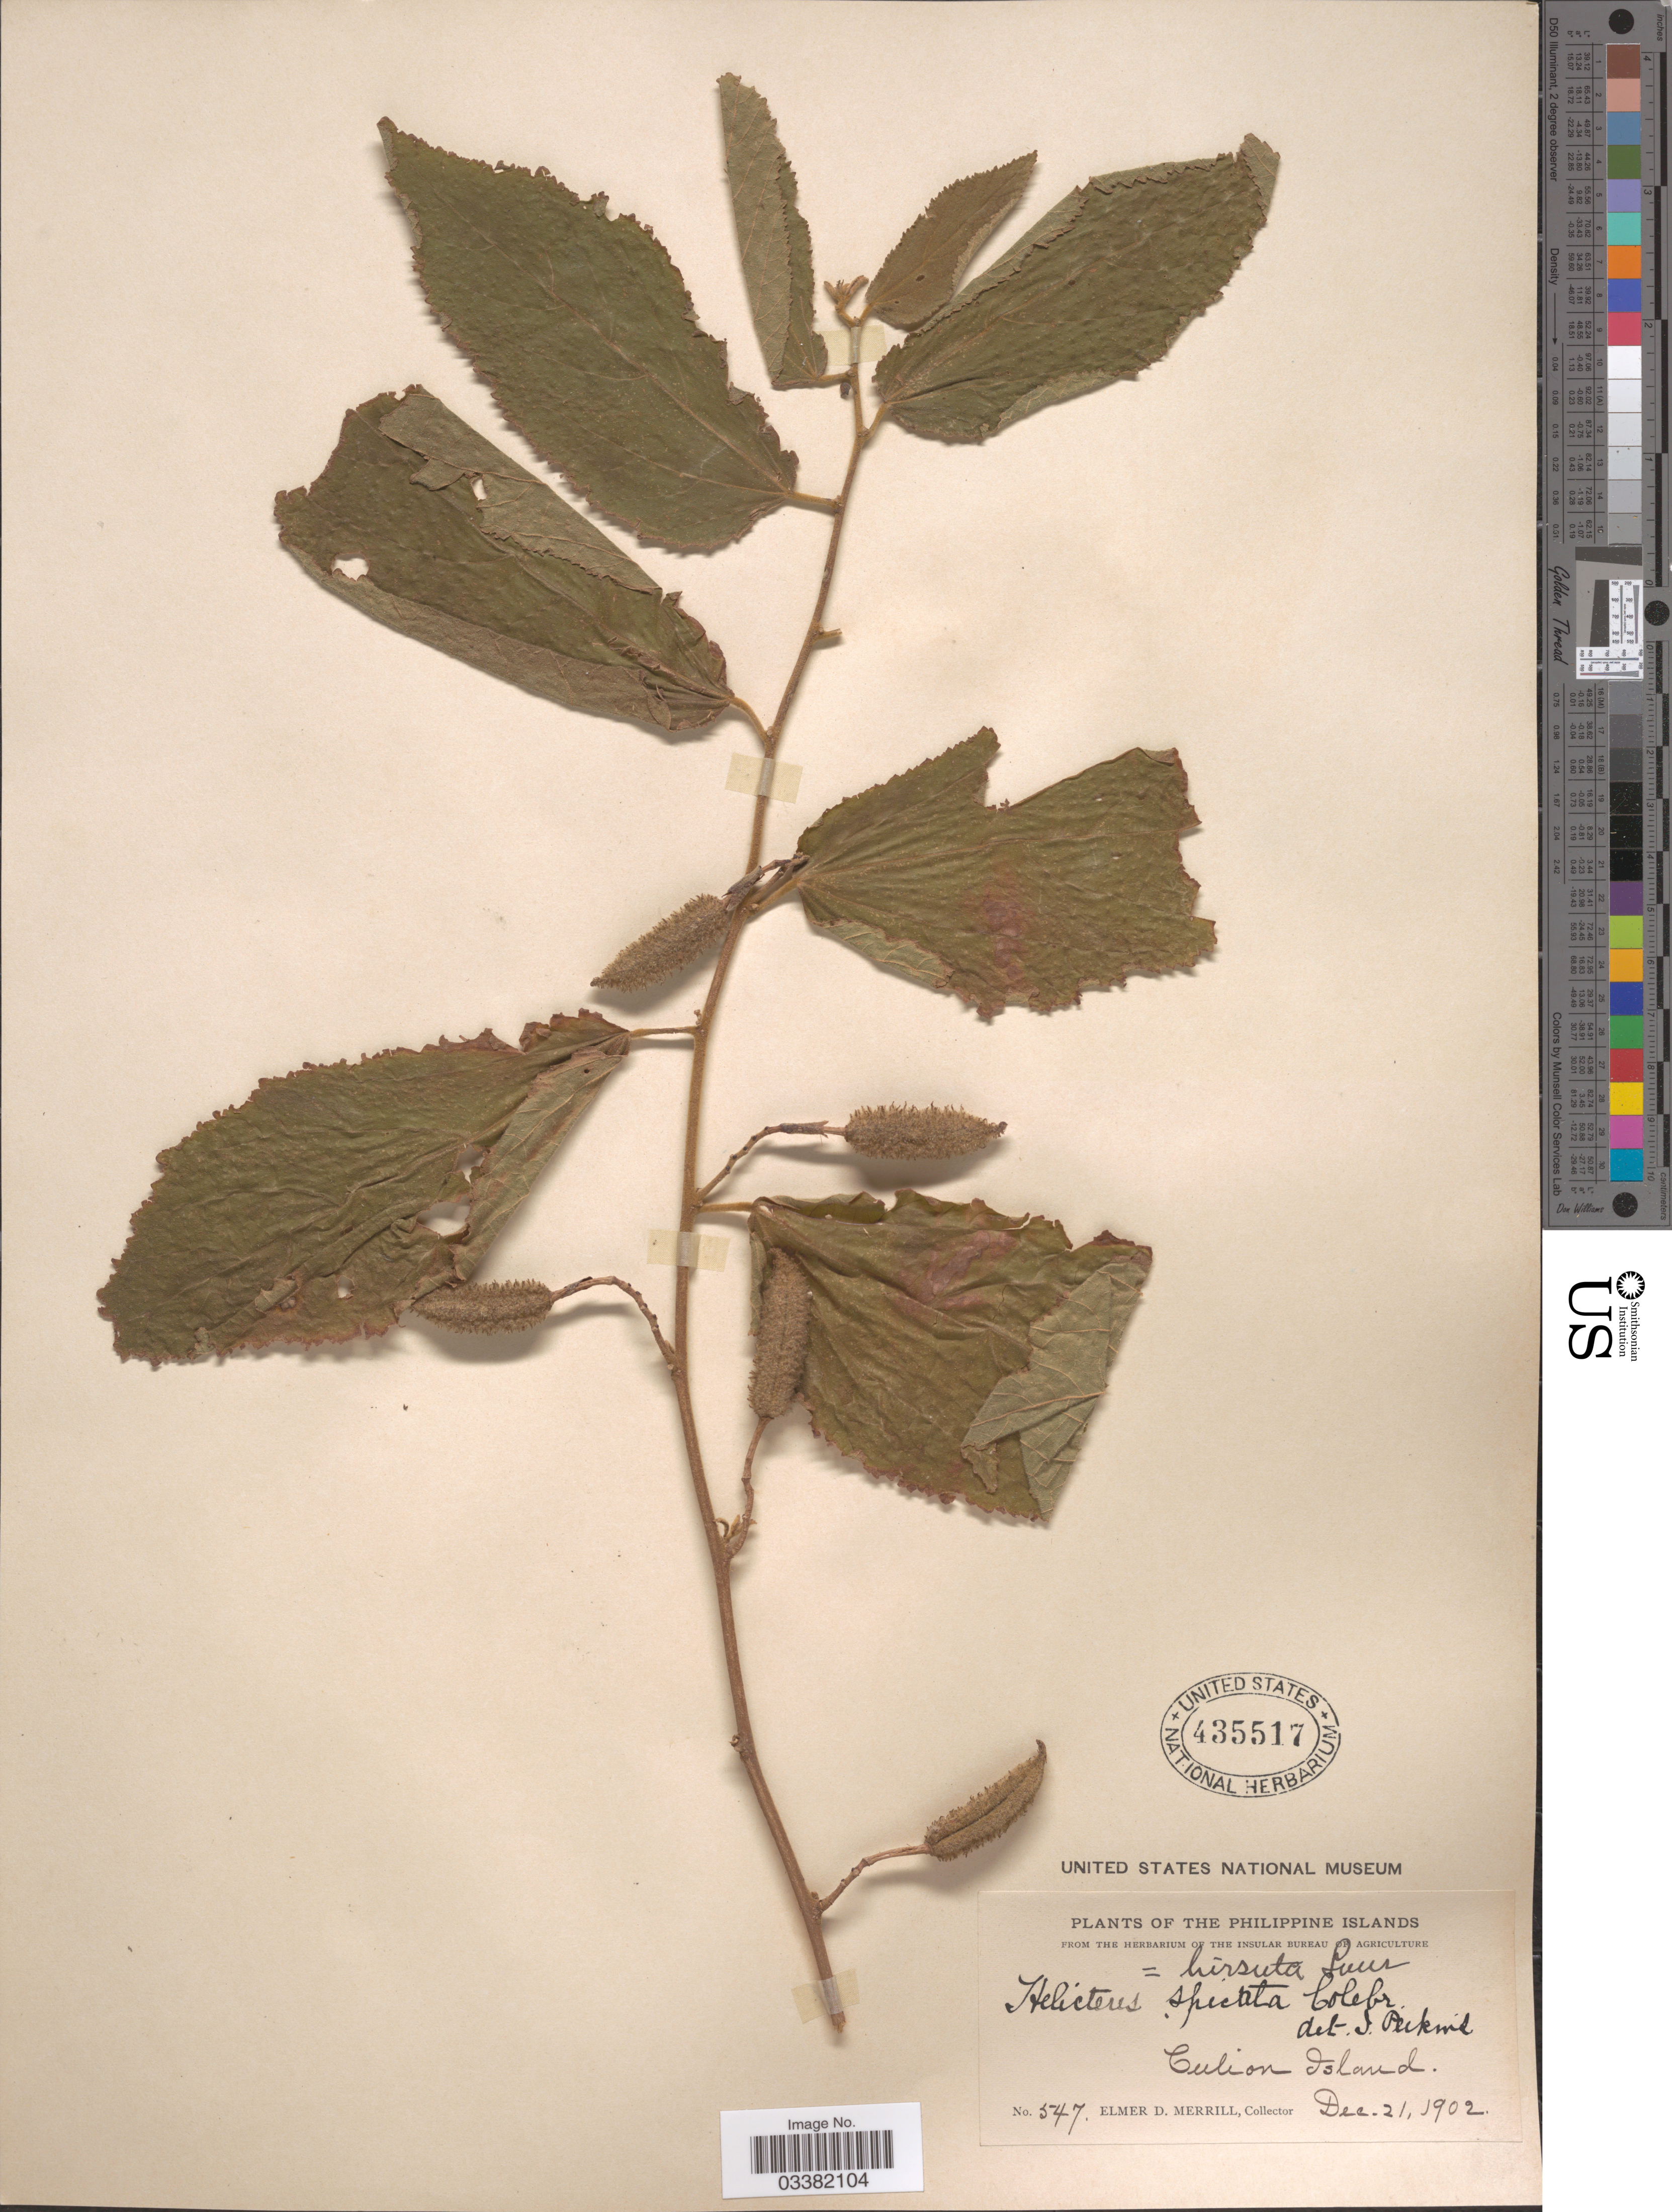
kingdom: Plantae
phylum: Tracheophyta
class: Magnoliopsida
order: Malvales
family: Malvaceae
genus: Helicteres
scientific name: Helicteres hirsuta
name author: Lour.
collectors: E. D. Merrill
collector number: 547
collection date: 1902-12-21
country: Philippines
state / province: Mimaropa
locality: Culion Island.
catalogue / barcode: US 435517